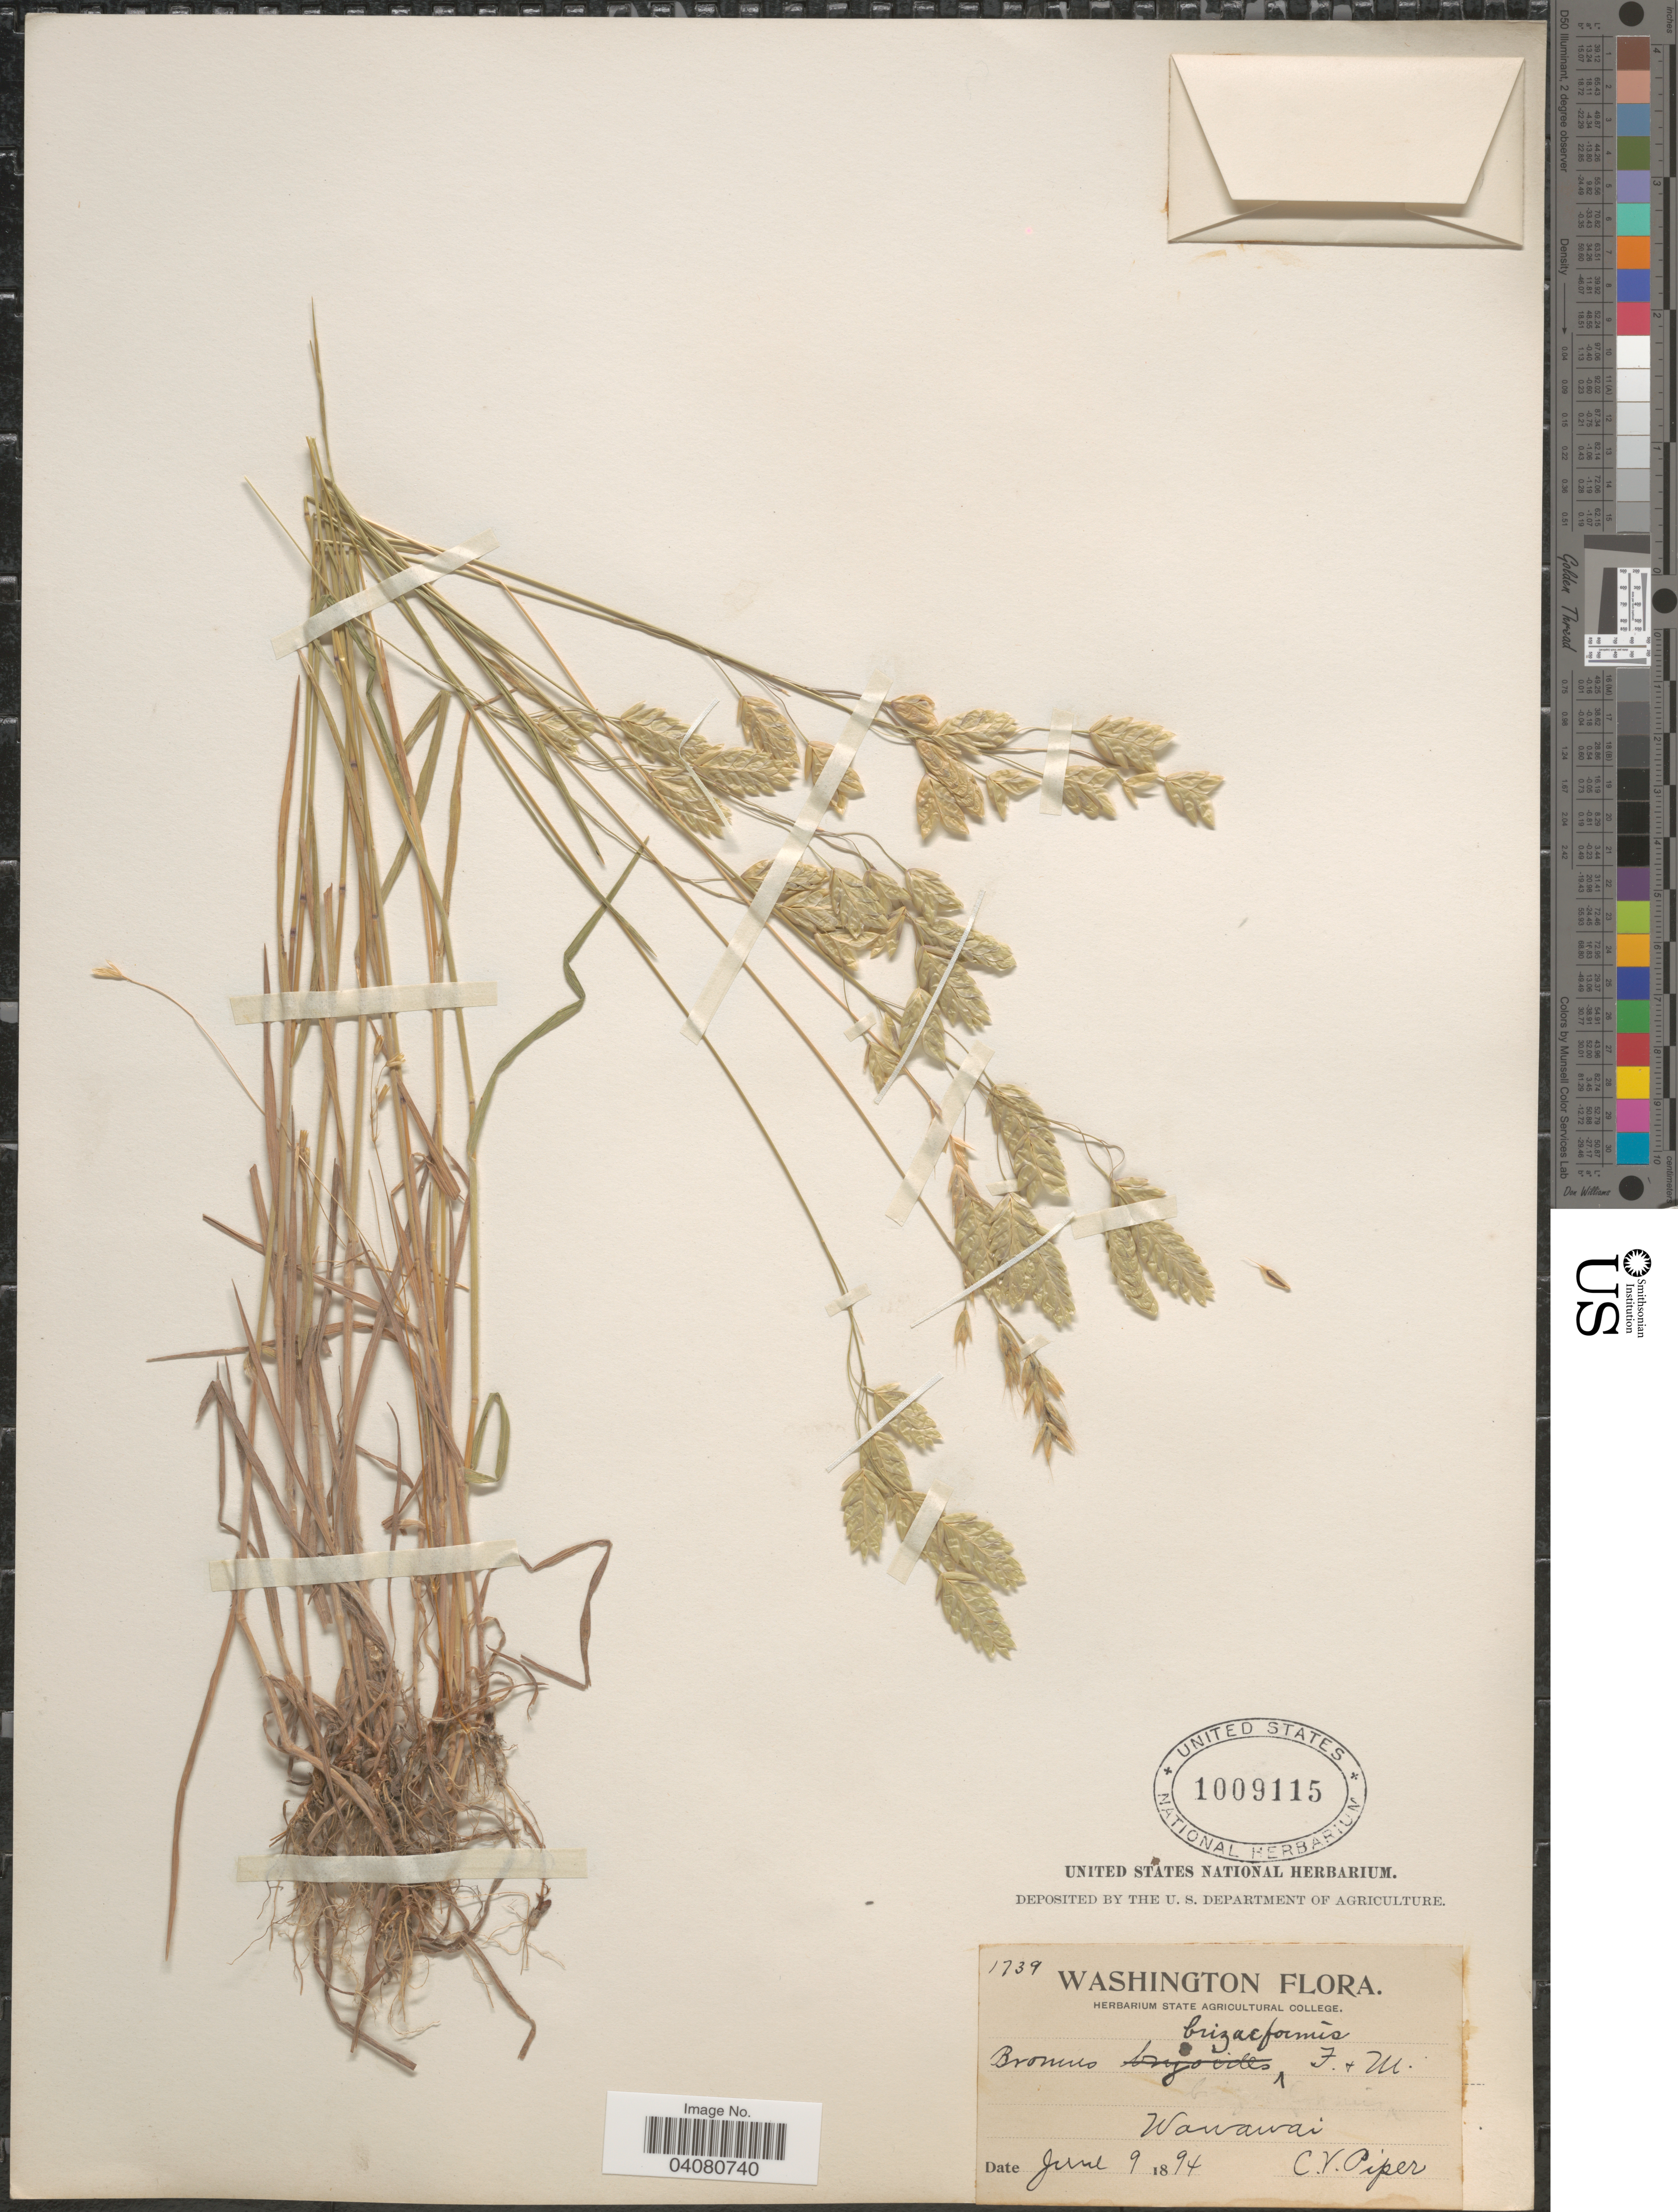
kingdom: Plantae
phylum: Tracheophyta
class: Liliopsida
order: Poales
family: Poaceae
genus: Bromus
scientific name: Bromus briziformis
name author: Fisch. & C.A. Mey.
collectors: C. V. Piper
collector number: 1739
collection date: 1894-06-09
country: United States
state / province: Washington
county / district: Whitman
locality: Wawawai.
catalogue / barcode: US 1009115